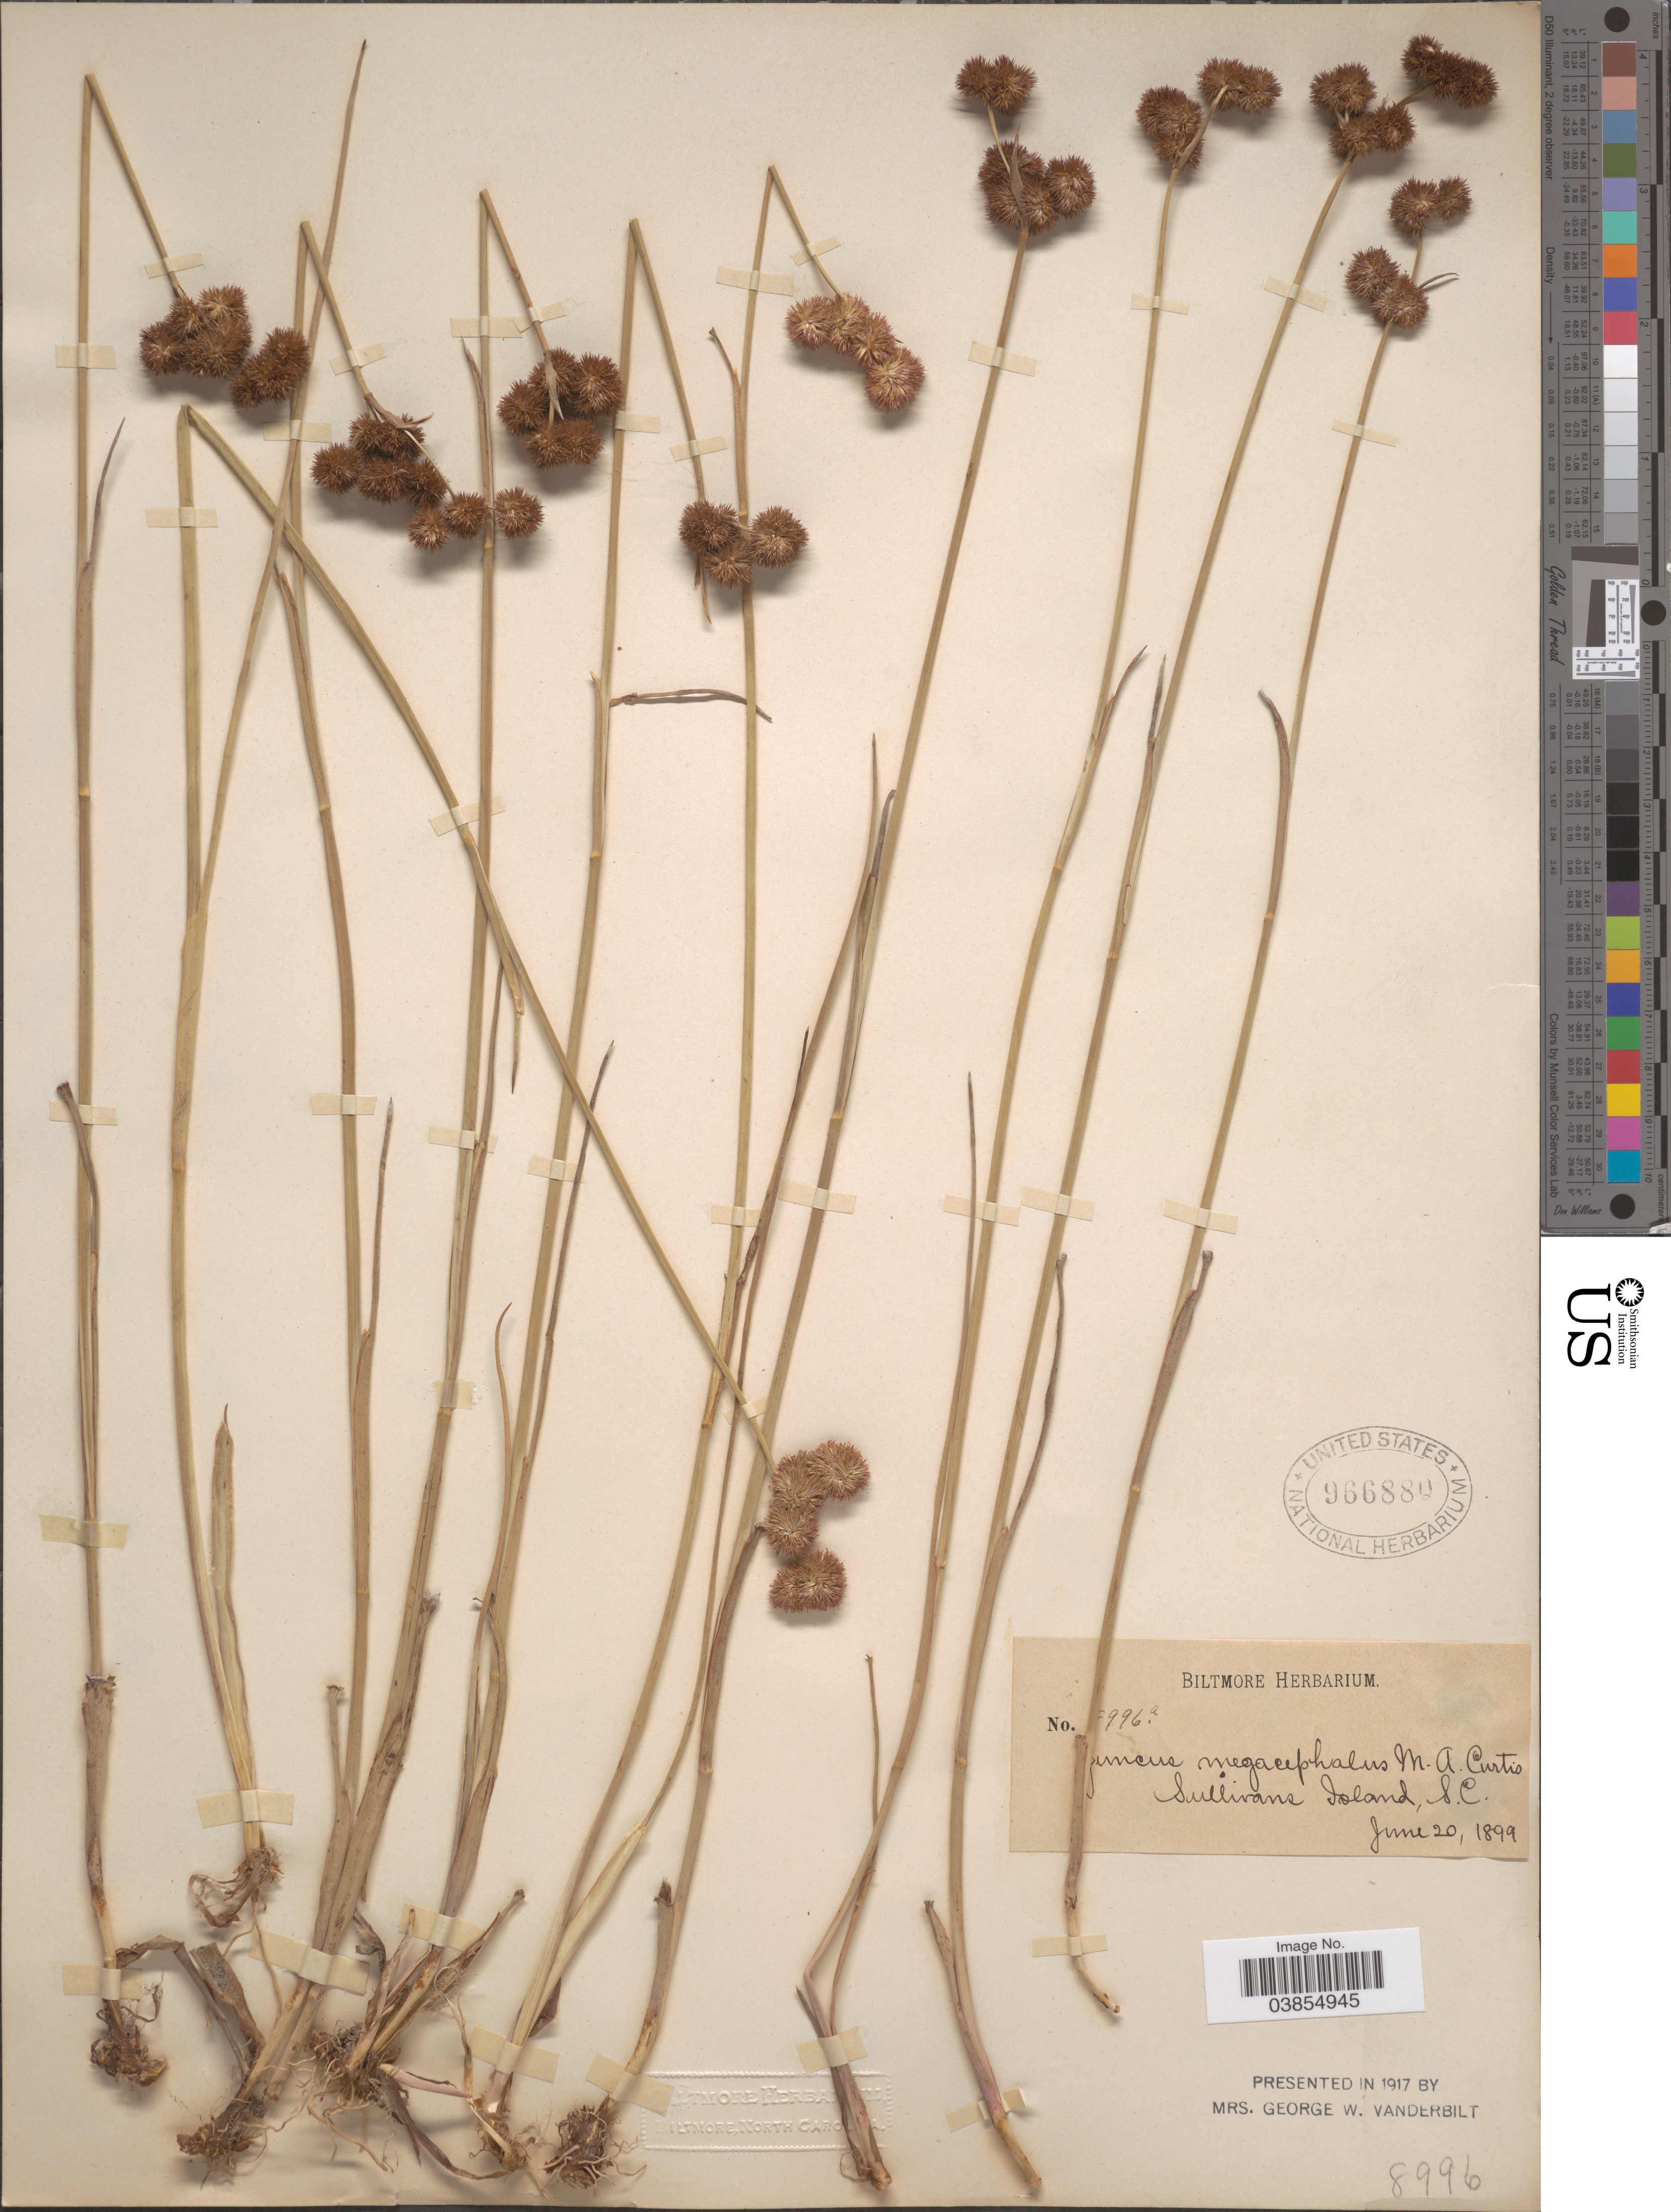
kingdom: Plantae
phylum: Tracheophyta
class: Liliopsida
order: Poales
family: Juncaceae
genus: Juncus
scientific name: Juncus megacephalus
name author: M.A. Curtis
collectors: ex herb. Biltmore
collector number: !996a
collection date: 1899-06-20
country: United States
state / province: South Carolina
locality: Sullivans Island.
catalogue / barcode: US 966880